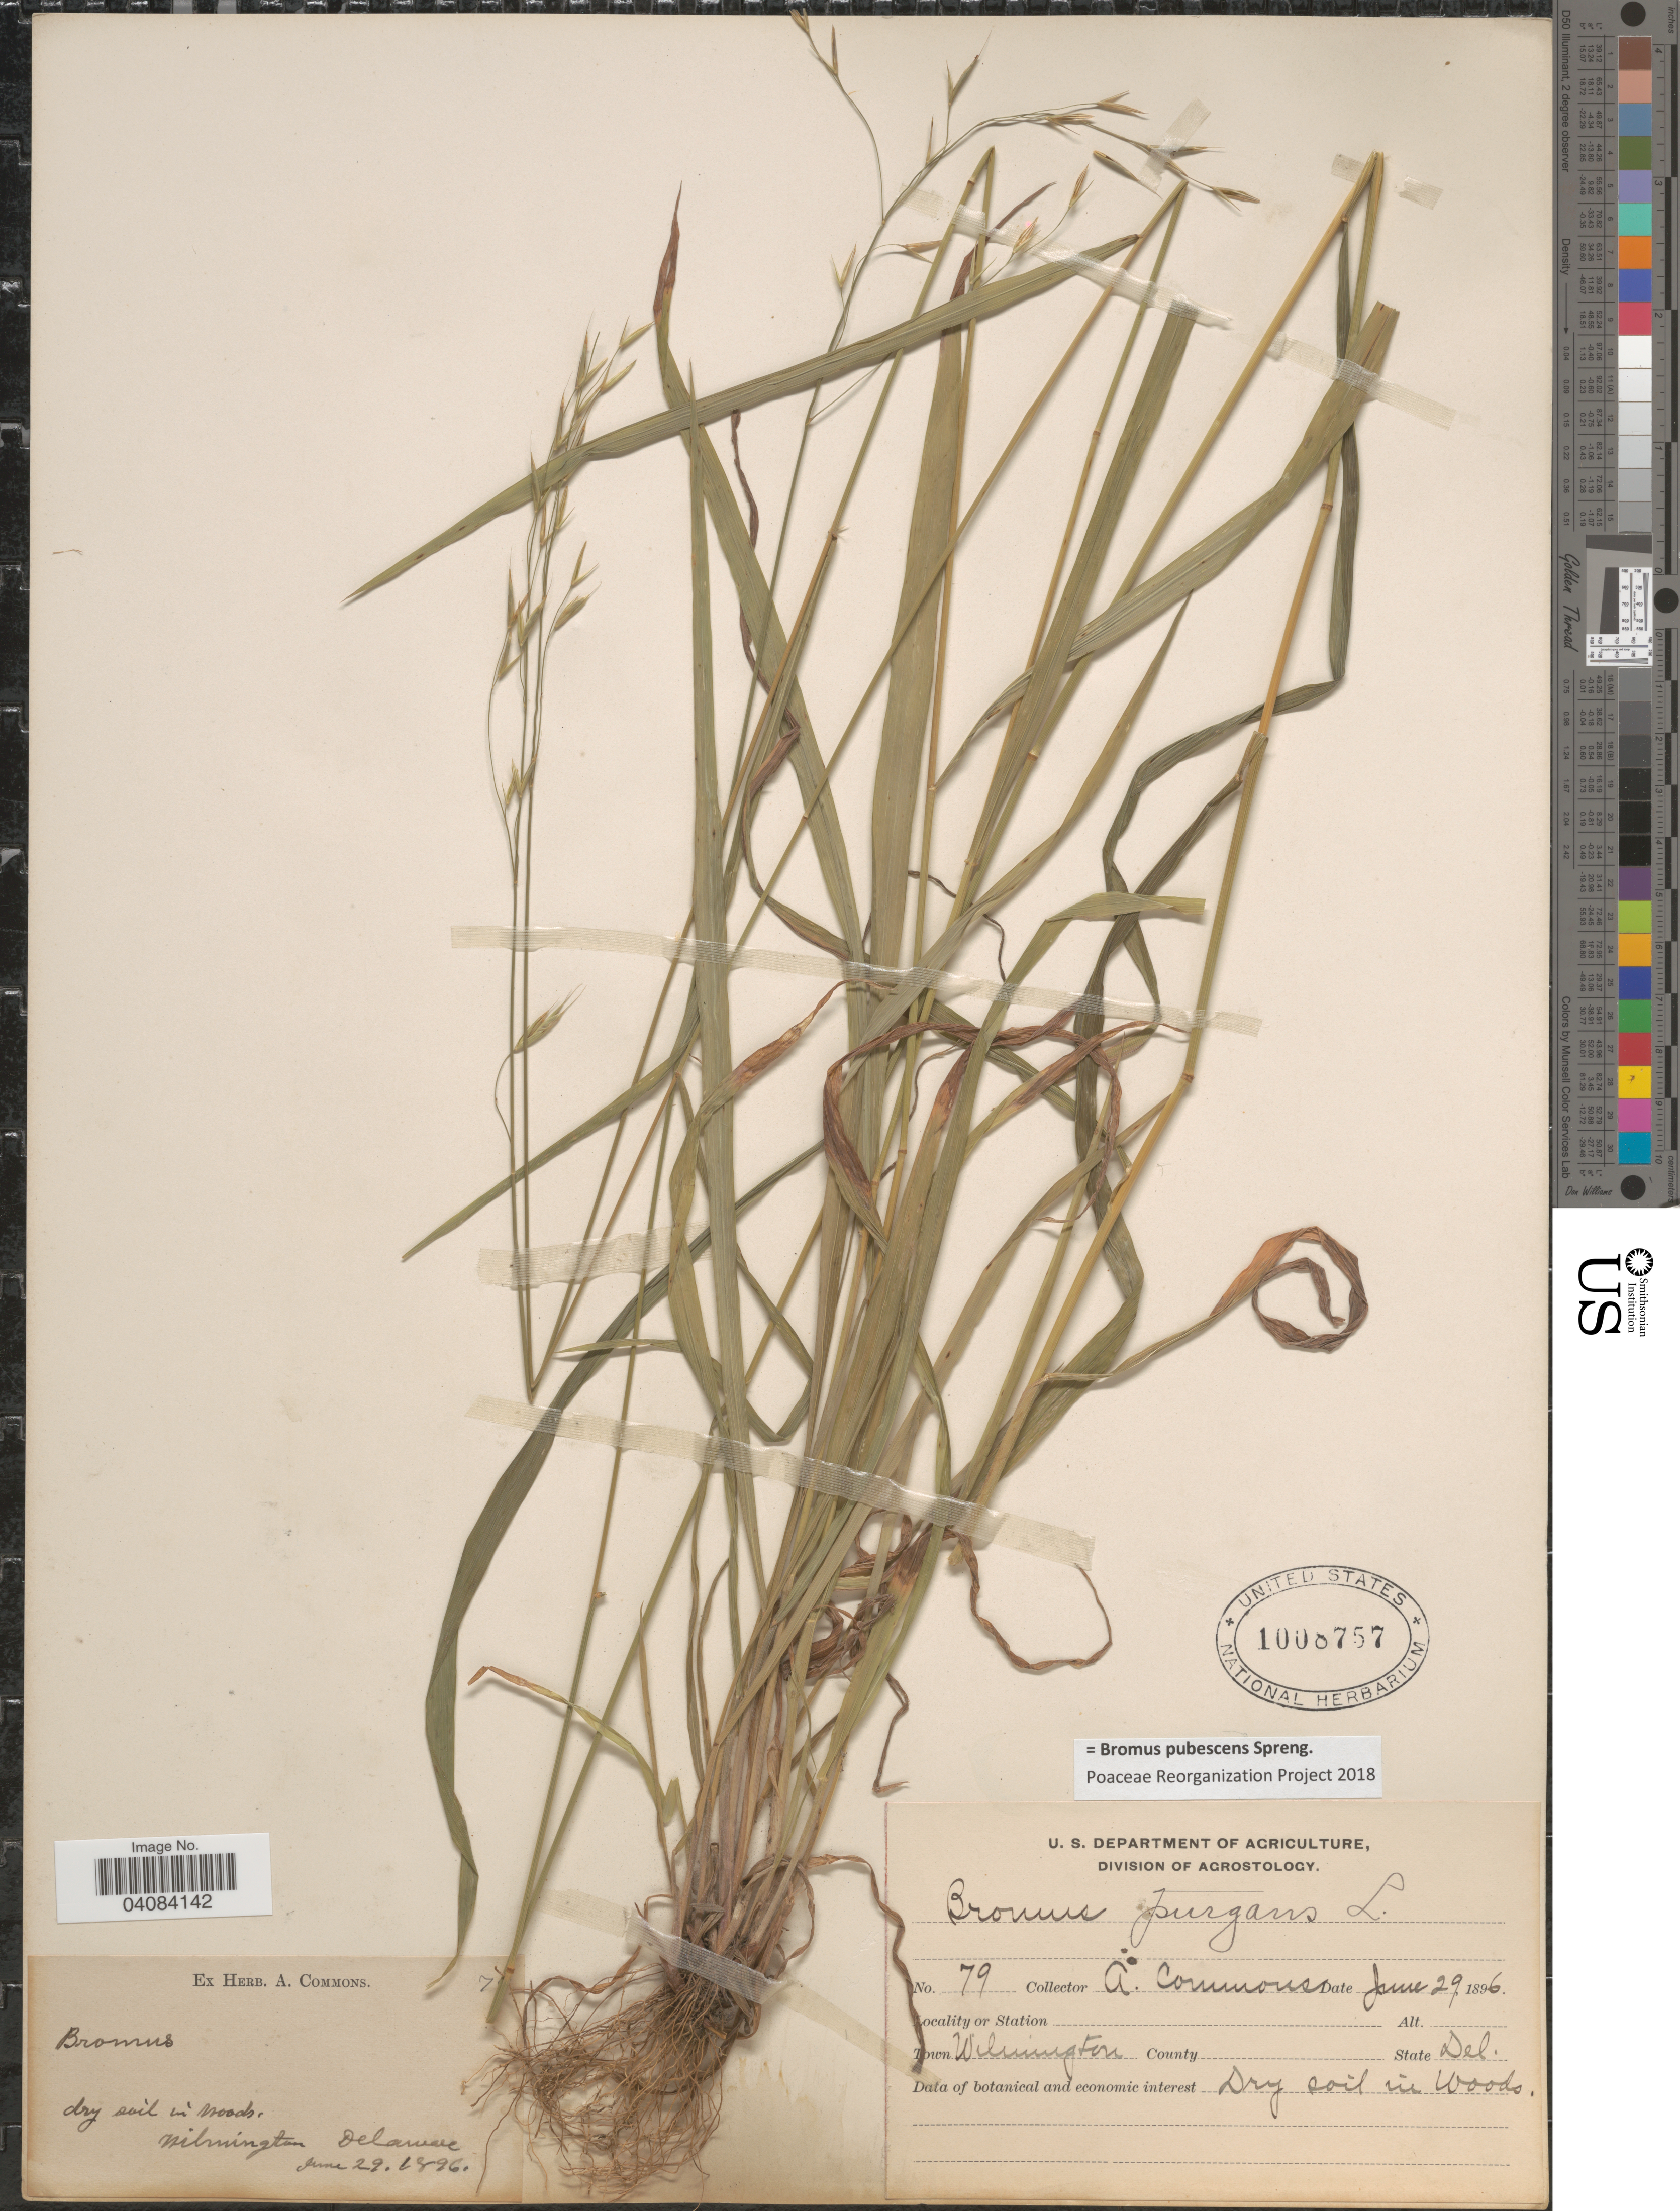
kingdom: Plantae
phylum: Tracheophyta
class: Liliopsida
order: Poales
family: Poaceae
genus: Bromus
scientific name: Bromus pubescens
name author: Muhl. ex Willd.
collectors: A. Commons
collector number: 79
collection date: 1896-06-29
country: United States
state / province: Delaware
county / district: New Castle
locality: Town Wilmington.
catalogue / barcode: US 1008757